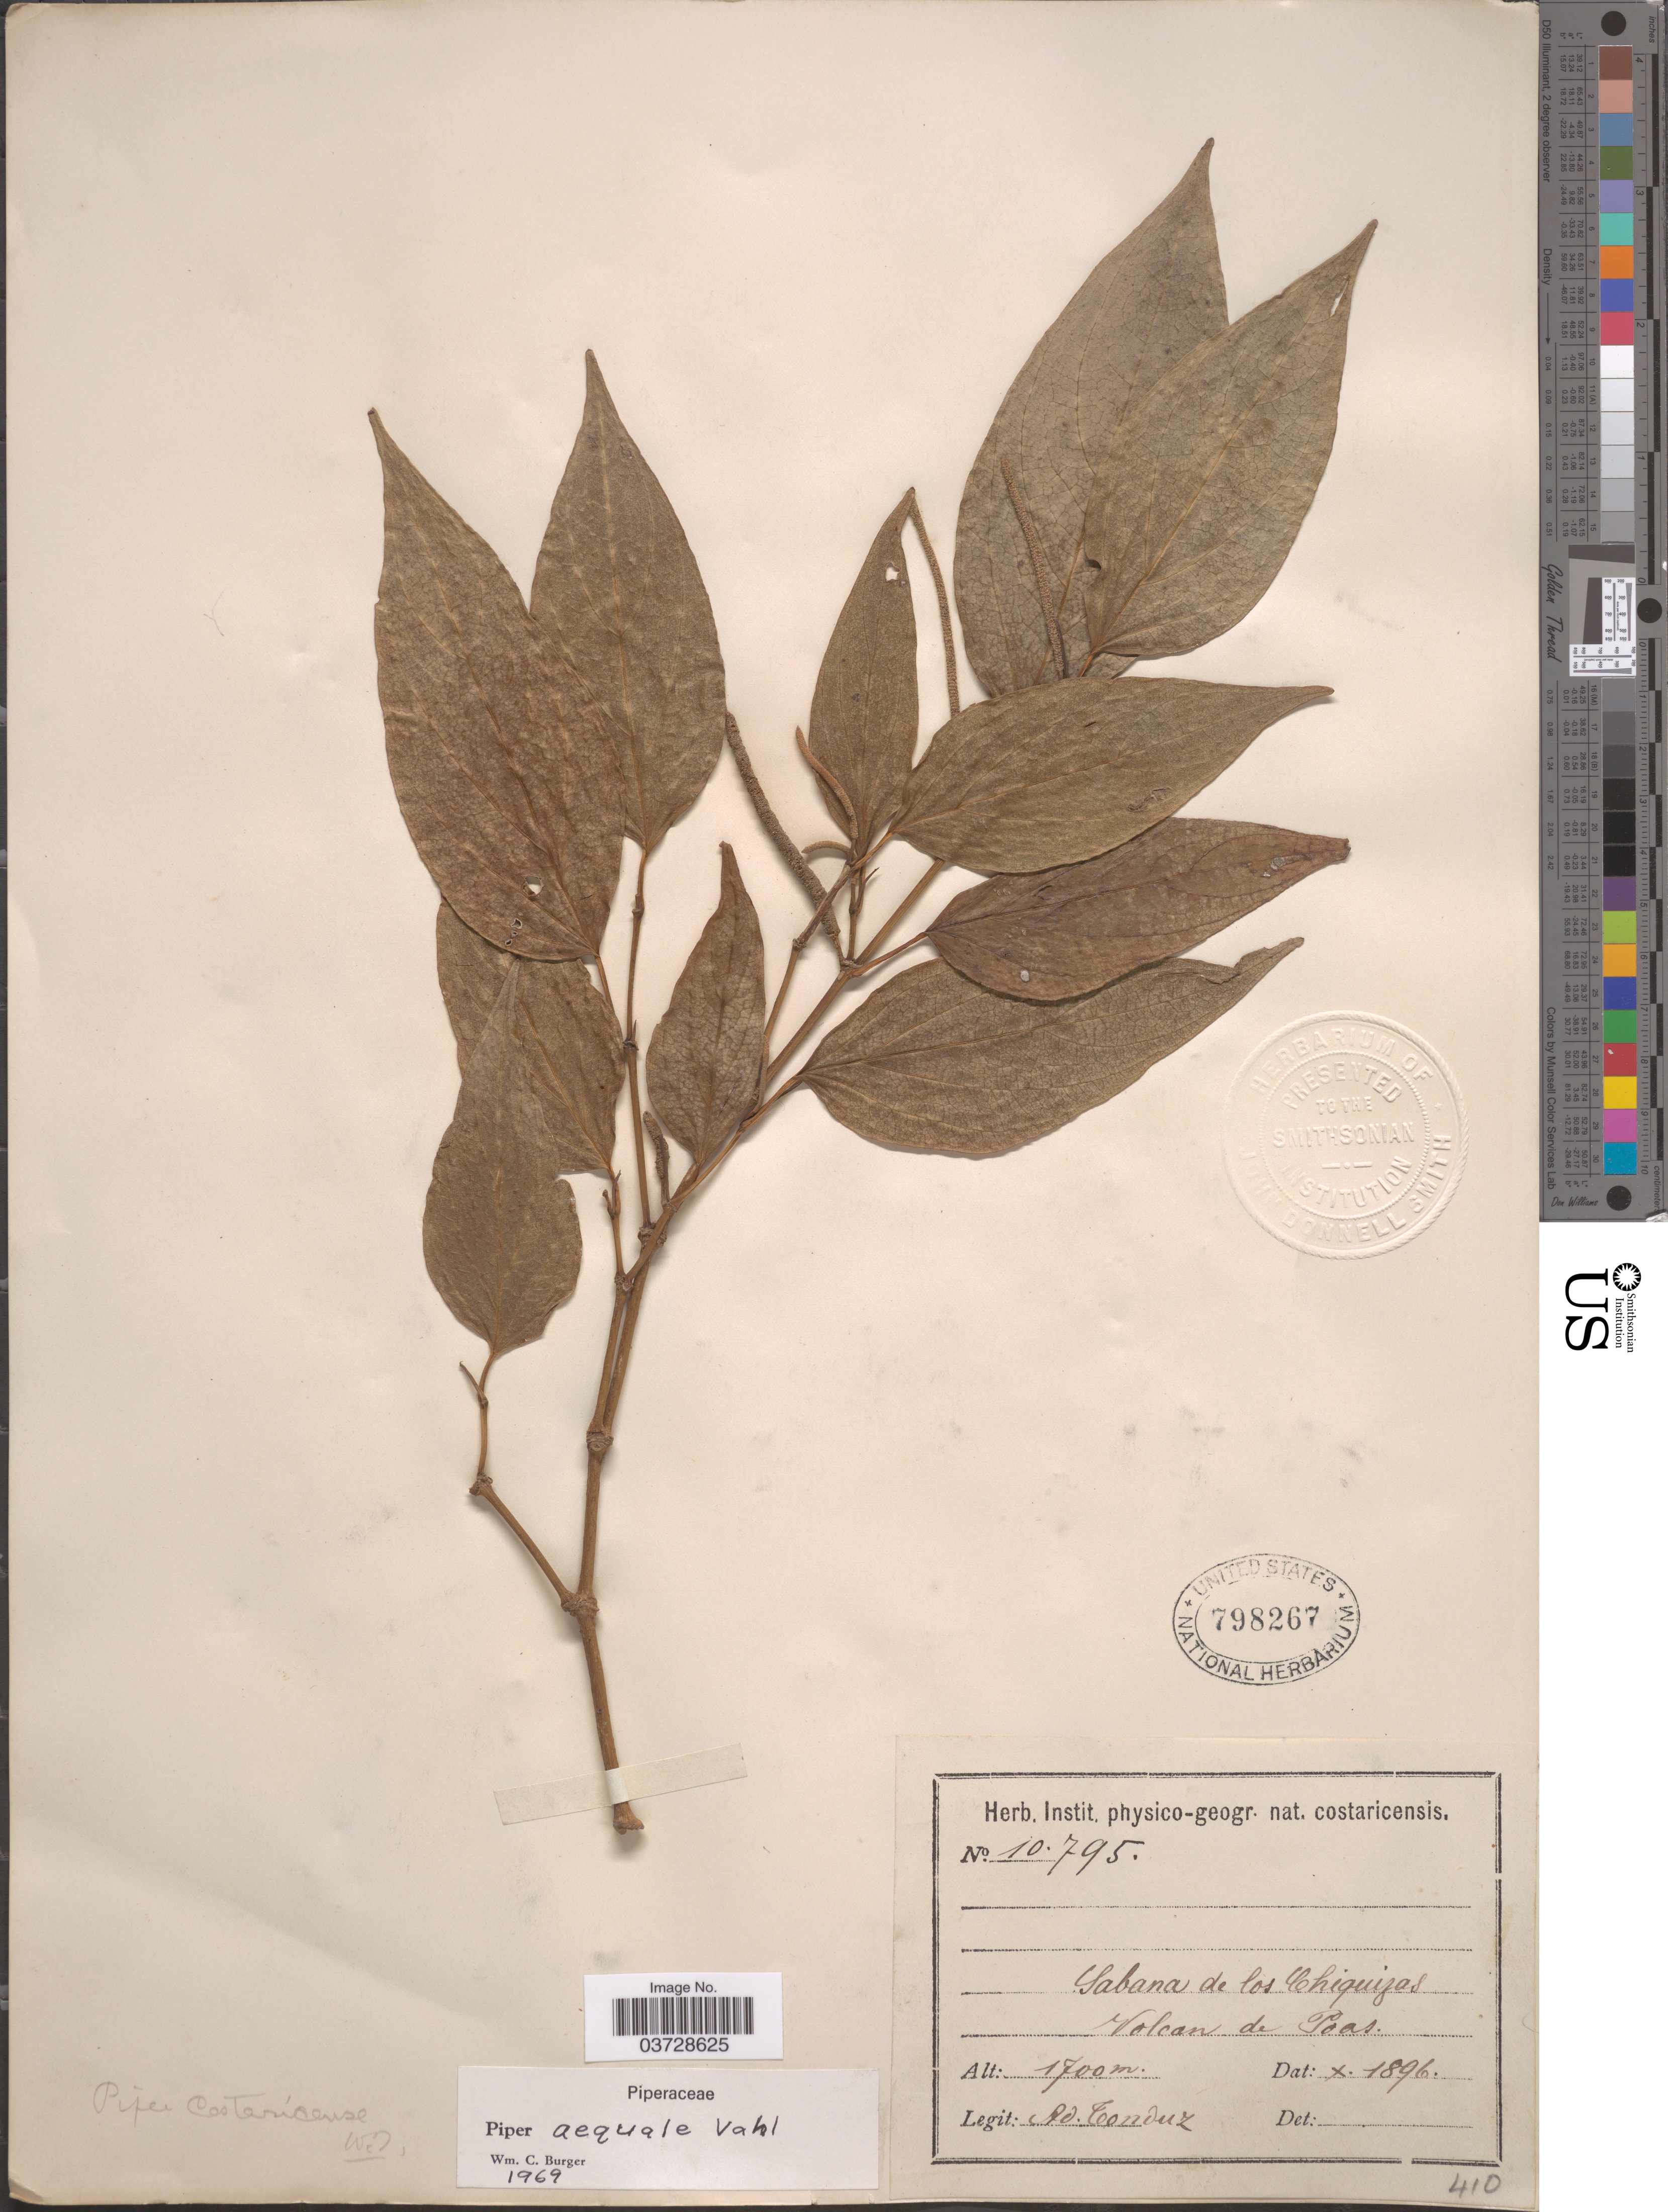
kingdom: Plantae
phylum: Tracheophyta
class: Magnoliopsida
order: Piperales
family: Piperaceae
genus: Piper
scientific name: Piper aequale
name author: Vahl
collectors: A. Tonduz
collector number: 10795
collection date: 1896-10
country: Costa Rica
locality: Sabana de los Chiquizas. Volcan de Poas.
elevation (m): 1700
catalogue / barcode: US 798267